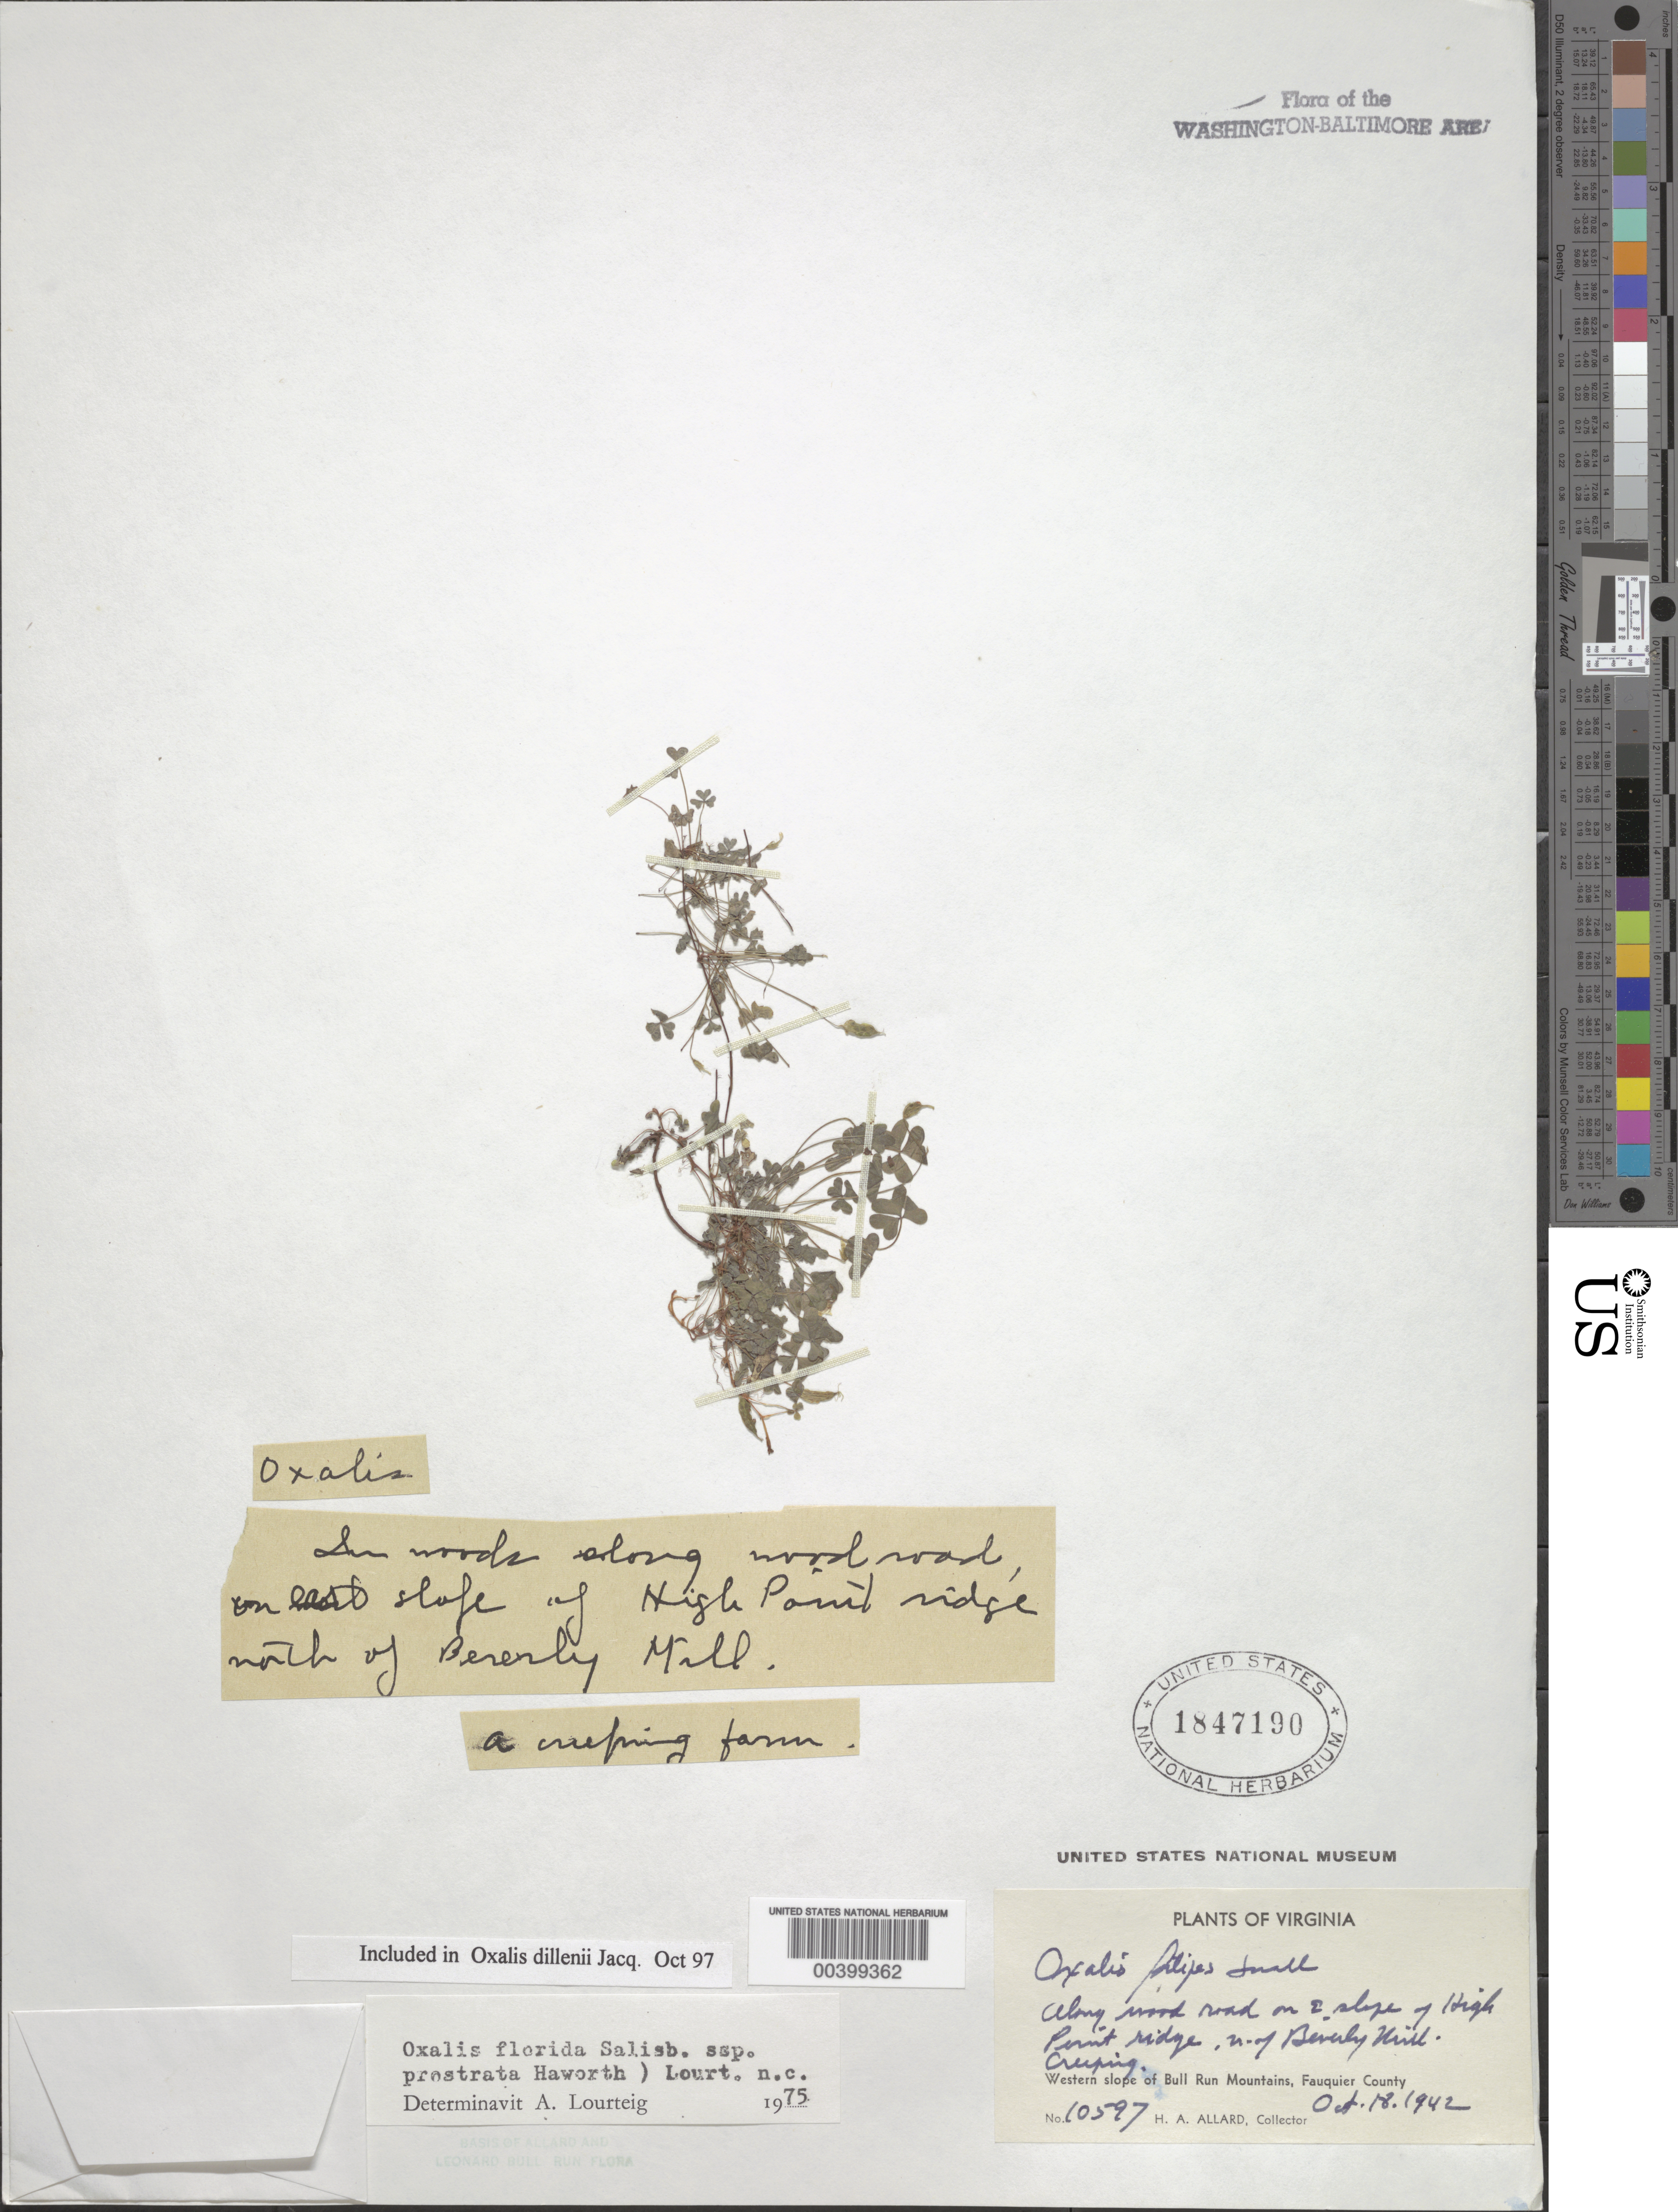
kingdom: Plantae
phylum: Tracheophyta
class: Magnoliopsida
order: Oxalidales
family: Oxalidaceae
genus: Oxalis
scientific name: Oxalis dillenii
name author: Jacq.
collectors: H. A. Allard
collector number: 10597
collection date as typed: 18 Oct 1942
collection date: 1942-10-18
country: United States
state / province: Virginia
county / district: Fauquier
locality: High Point Ridge, north of Beverley Mill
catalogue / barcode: US 1847190